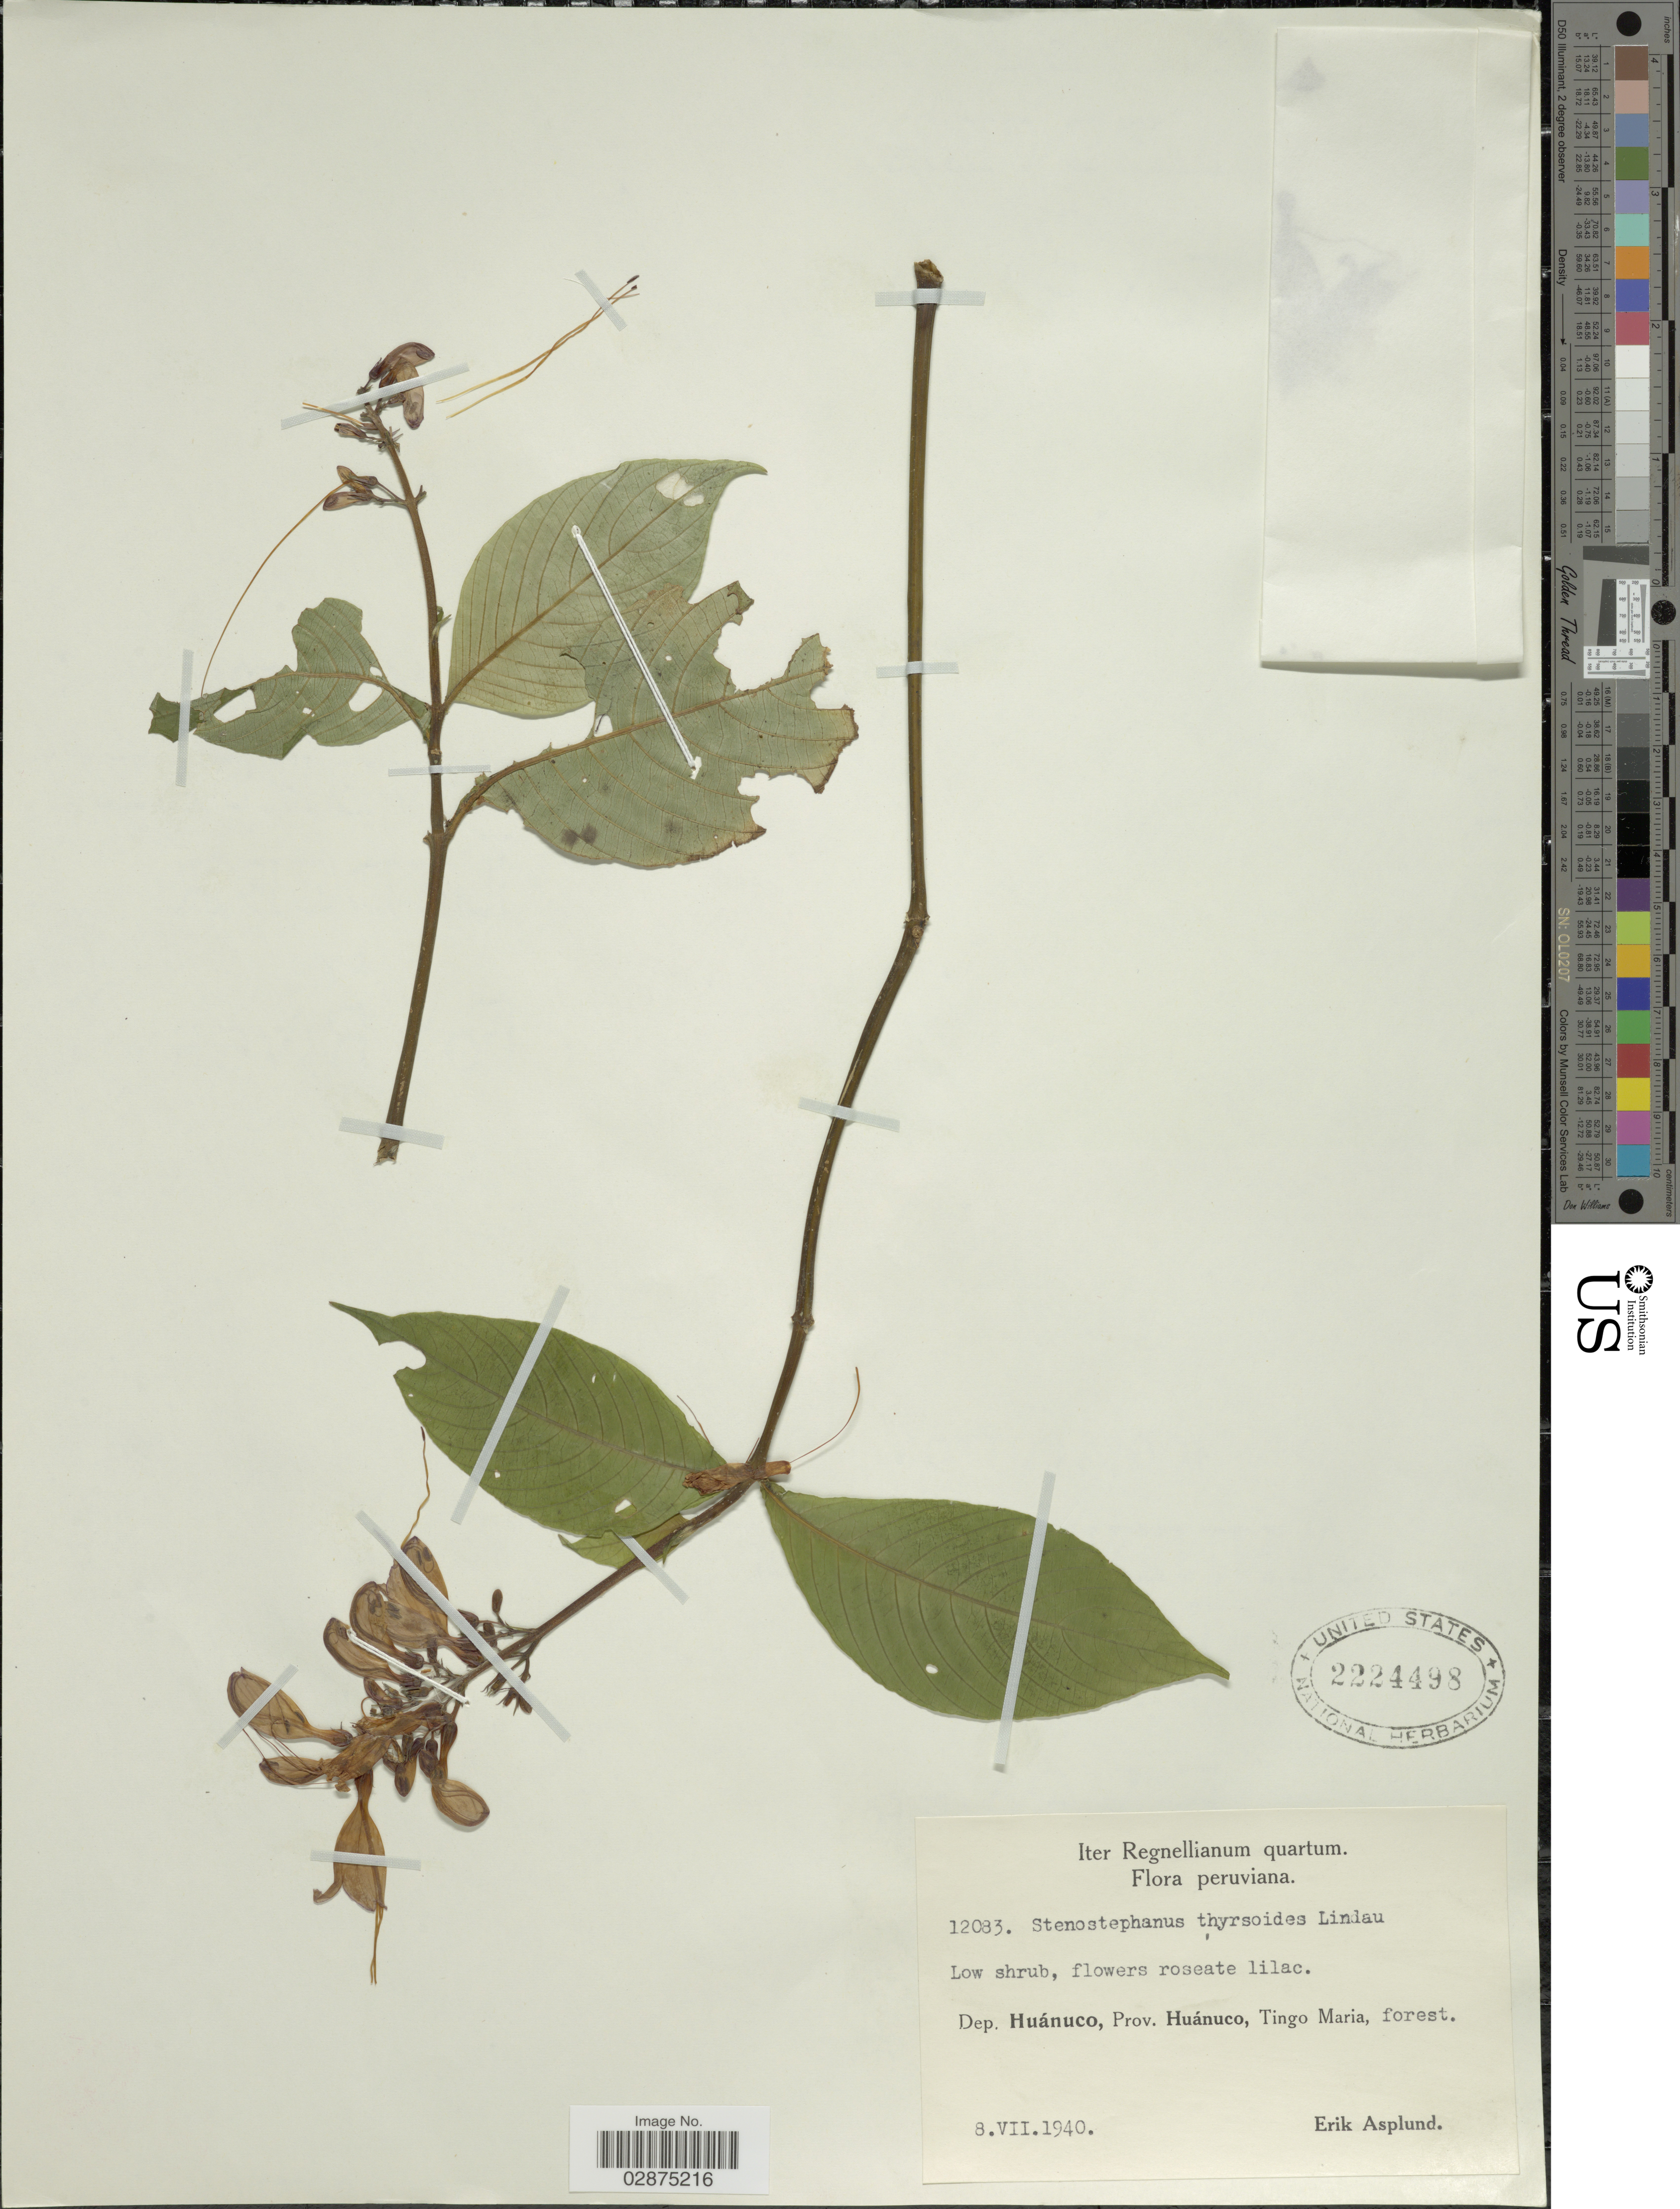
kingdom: Plantae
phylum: Tracheophyta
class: Magnoliopsida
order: Lamiales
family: Acanthaceae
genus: Stenostephanus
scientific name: Stenostephanus longistaminus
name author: (Ruiz & Pav.) V.M. Baum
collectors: E. Asplund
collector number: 12083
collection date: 1940-07-08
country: Peru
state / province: Huánuco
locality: Dep. Hu;anuco, Prov. Huánuco, Tingo Maria.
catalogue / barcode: US 2224498